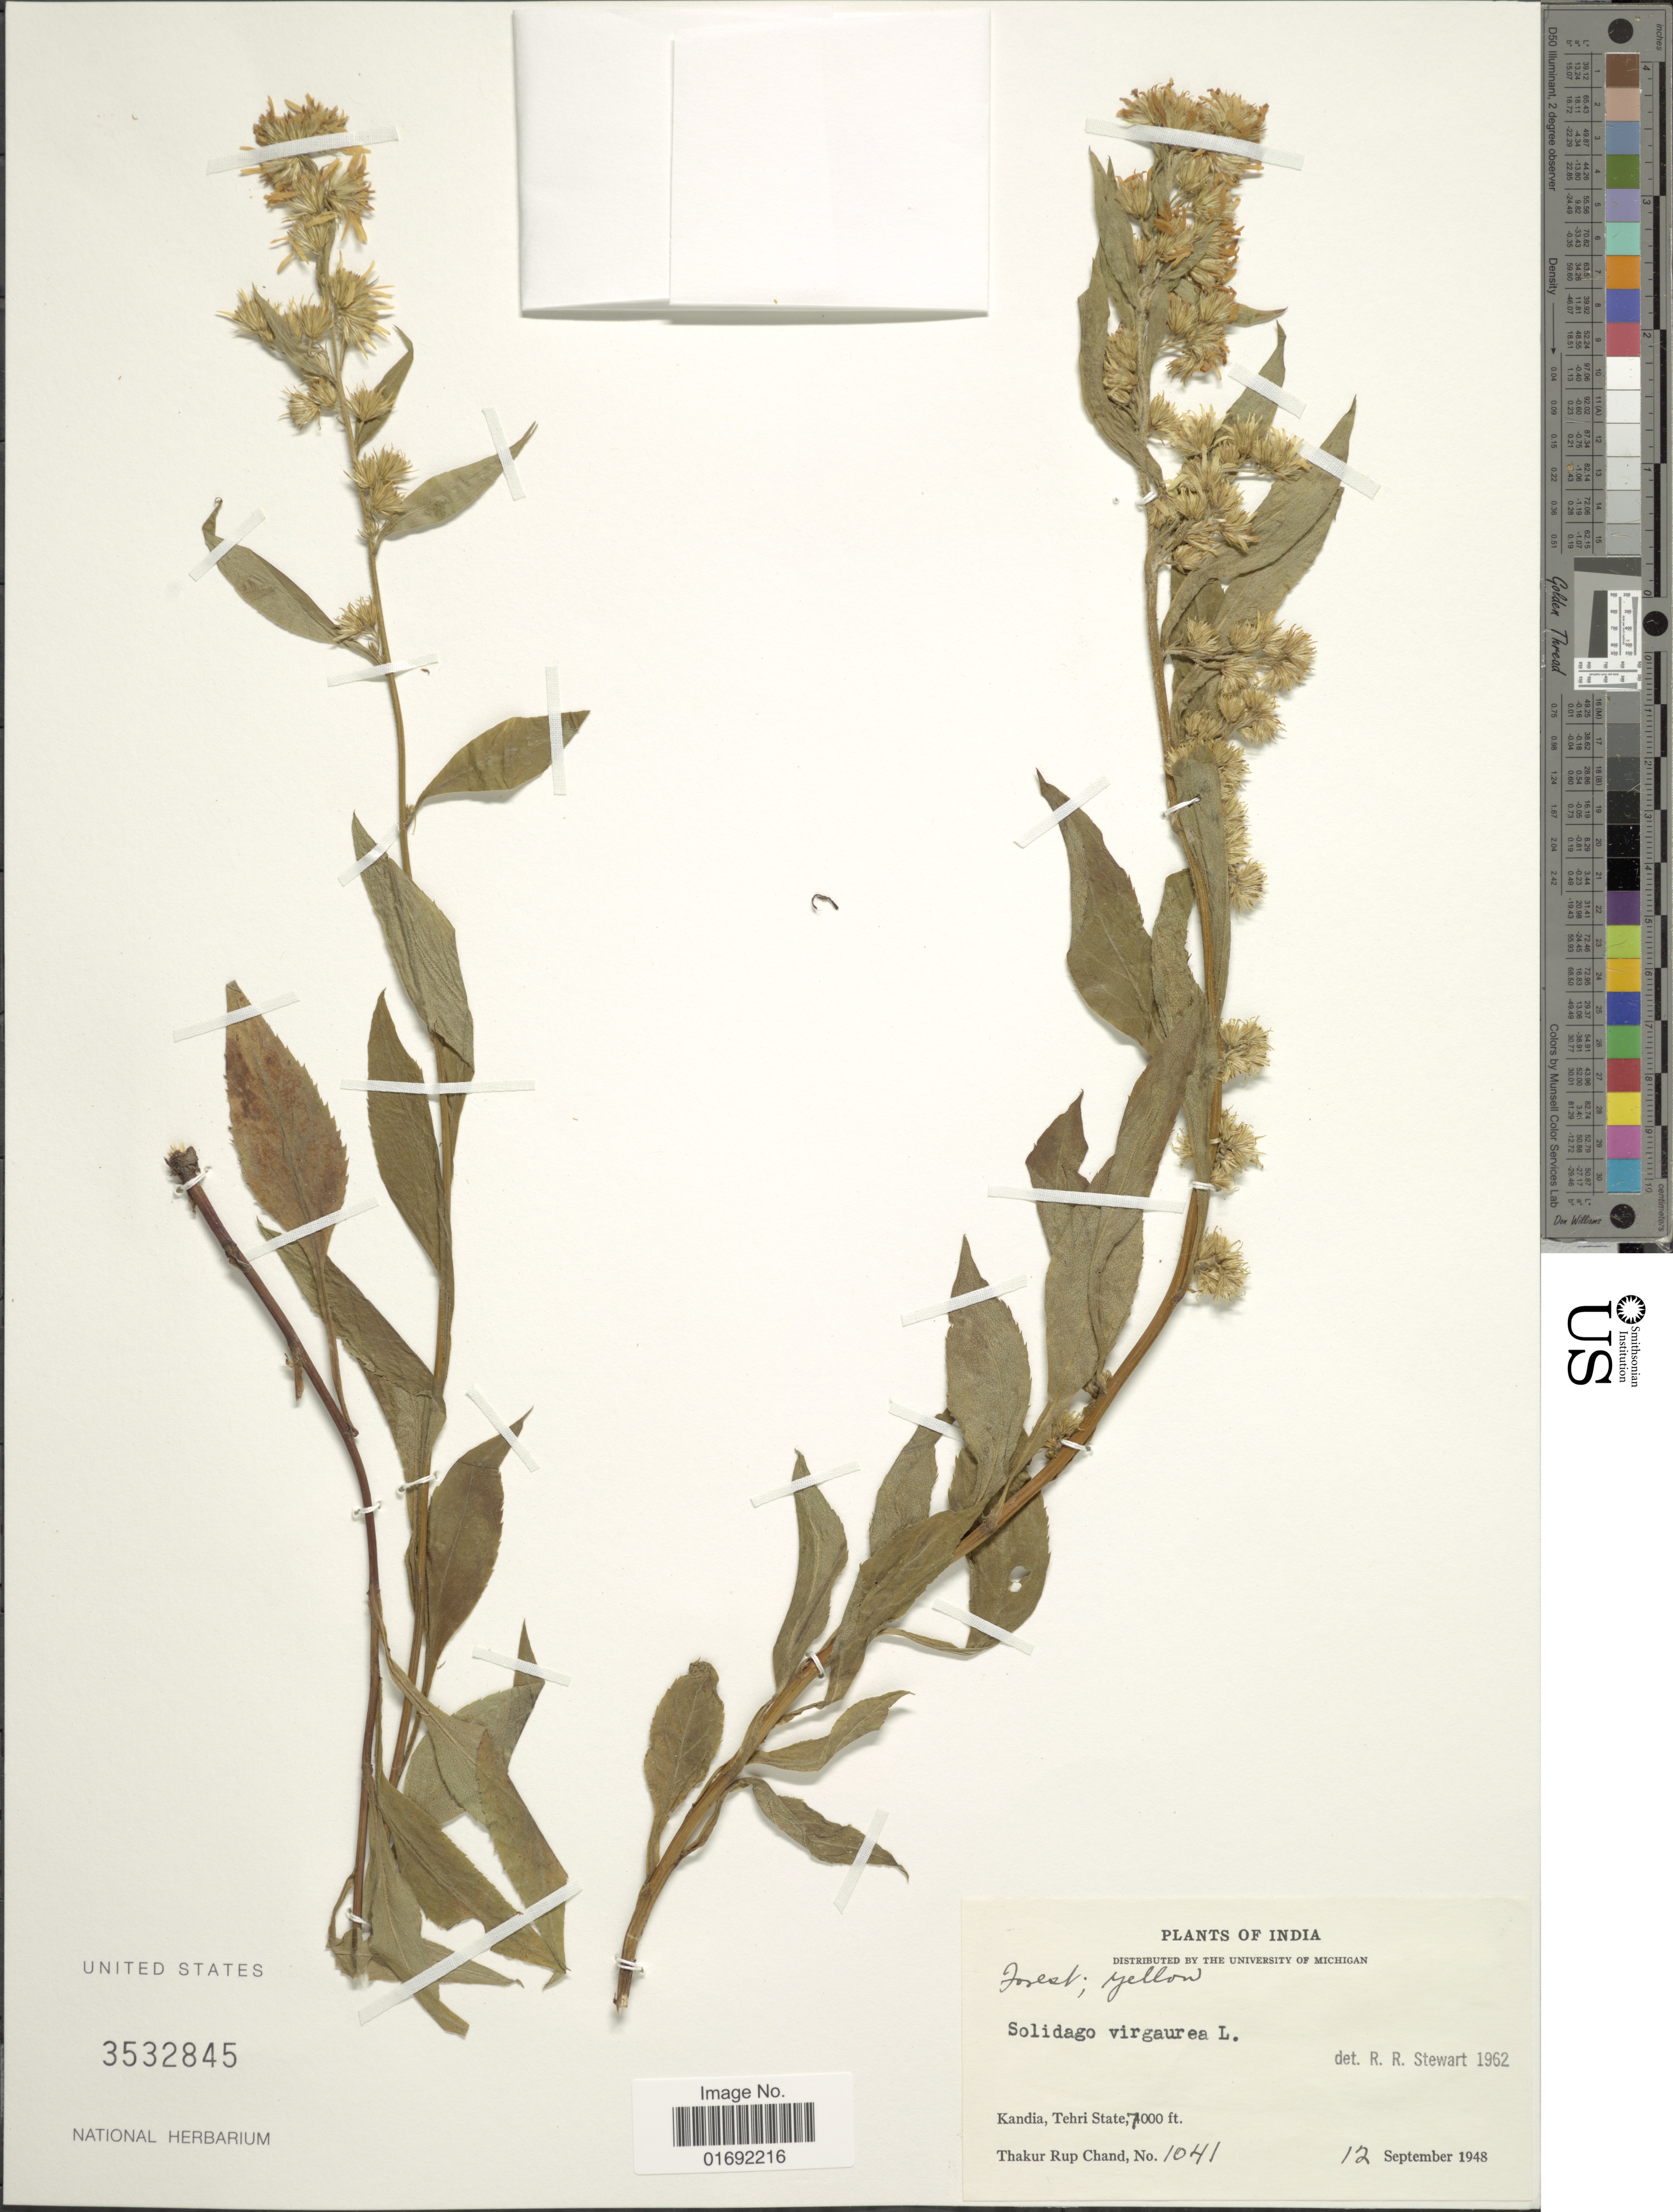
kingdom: Plantae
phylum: Tracheophyta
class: Magnoliopsida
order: Asterales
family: Asteraceae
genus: Solidago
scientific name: Solidago virgaurea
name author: L.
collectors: T. R. Chand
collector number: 1041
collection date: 1948-09-12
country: India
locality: Kandia, Tehri State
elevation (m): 2134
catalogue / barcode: US 3532845